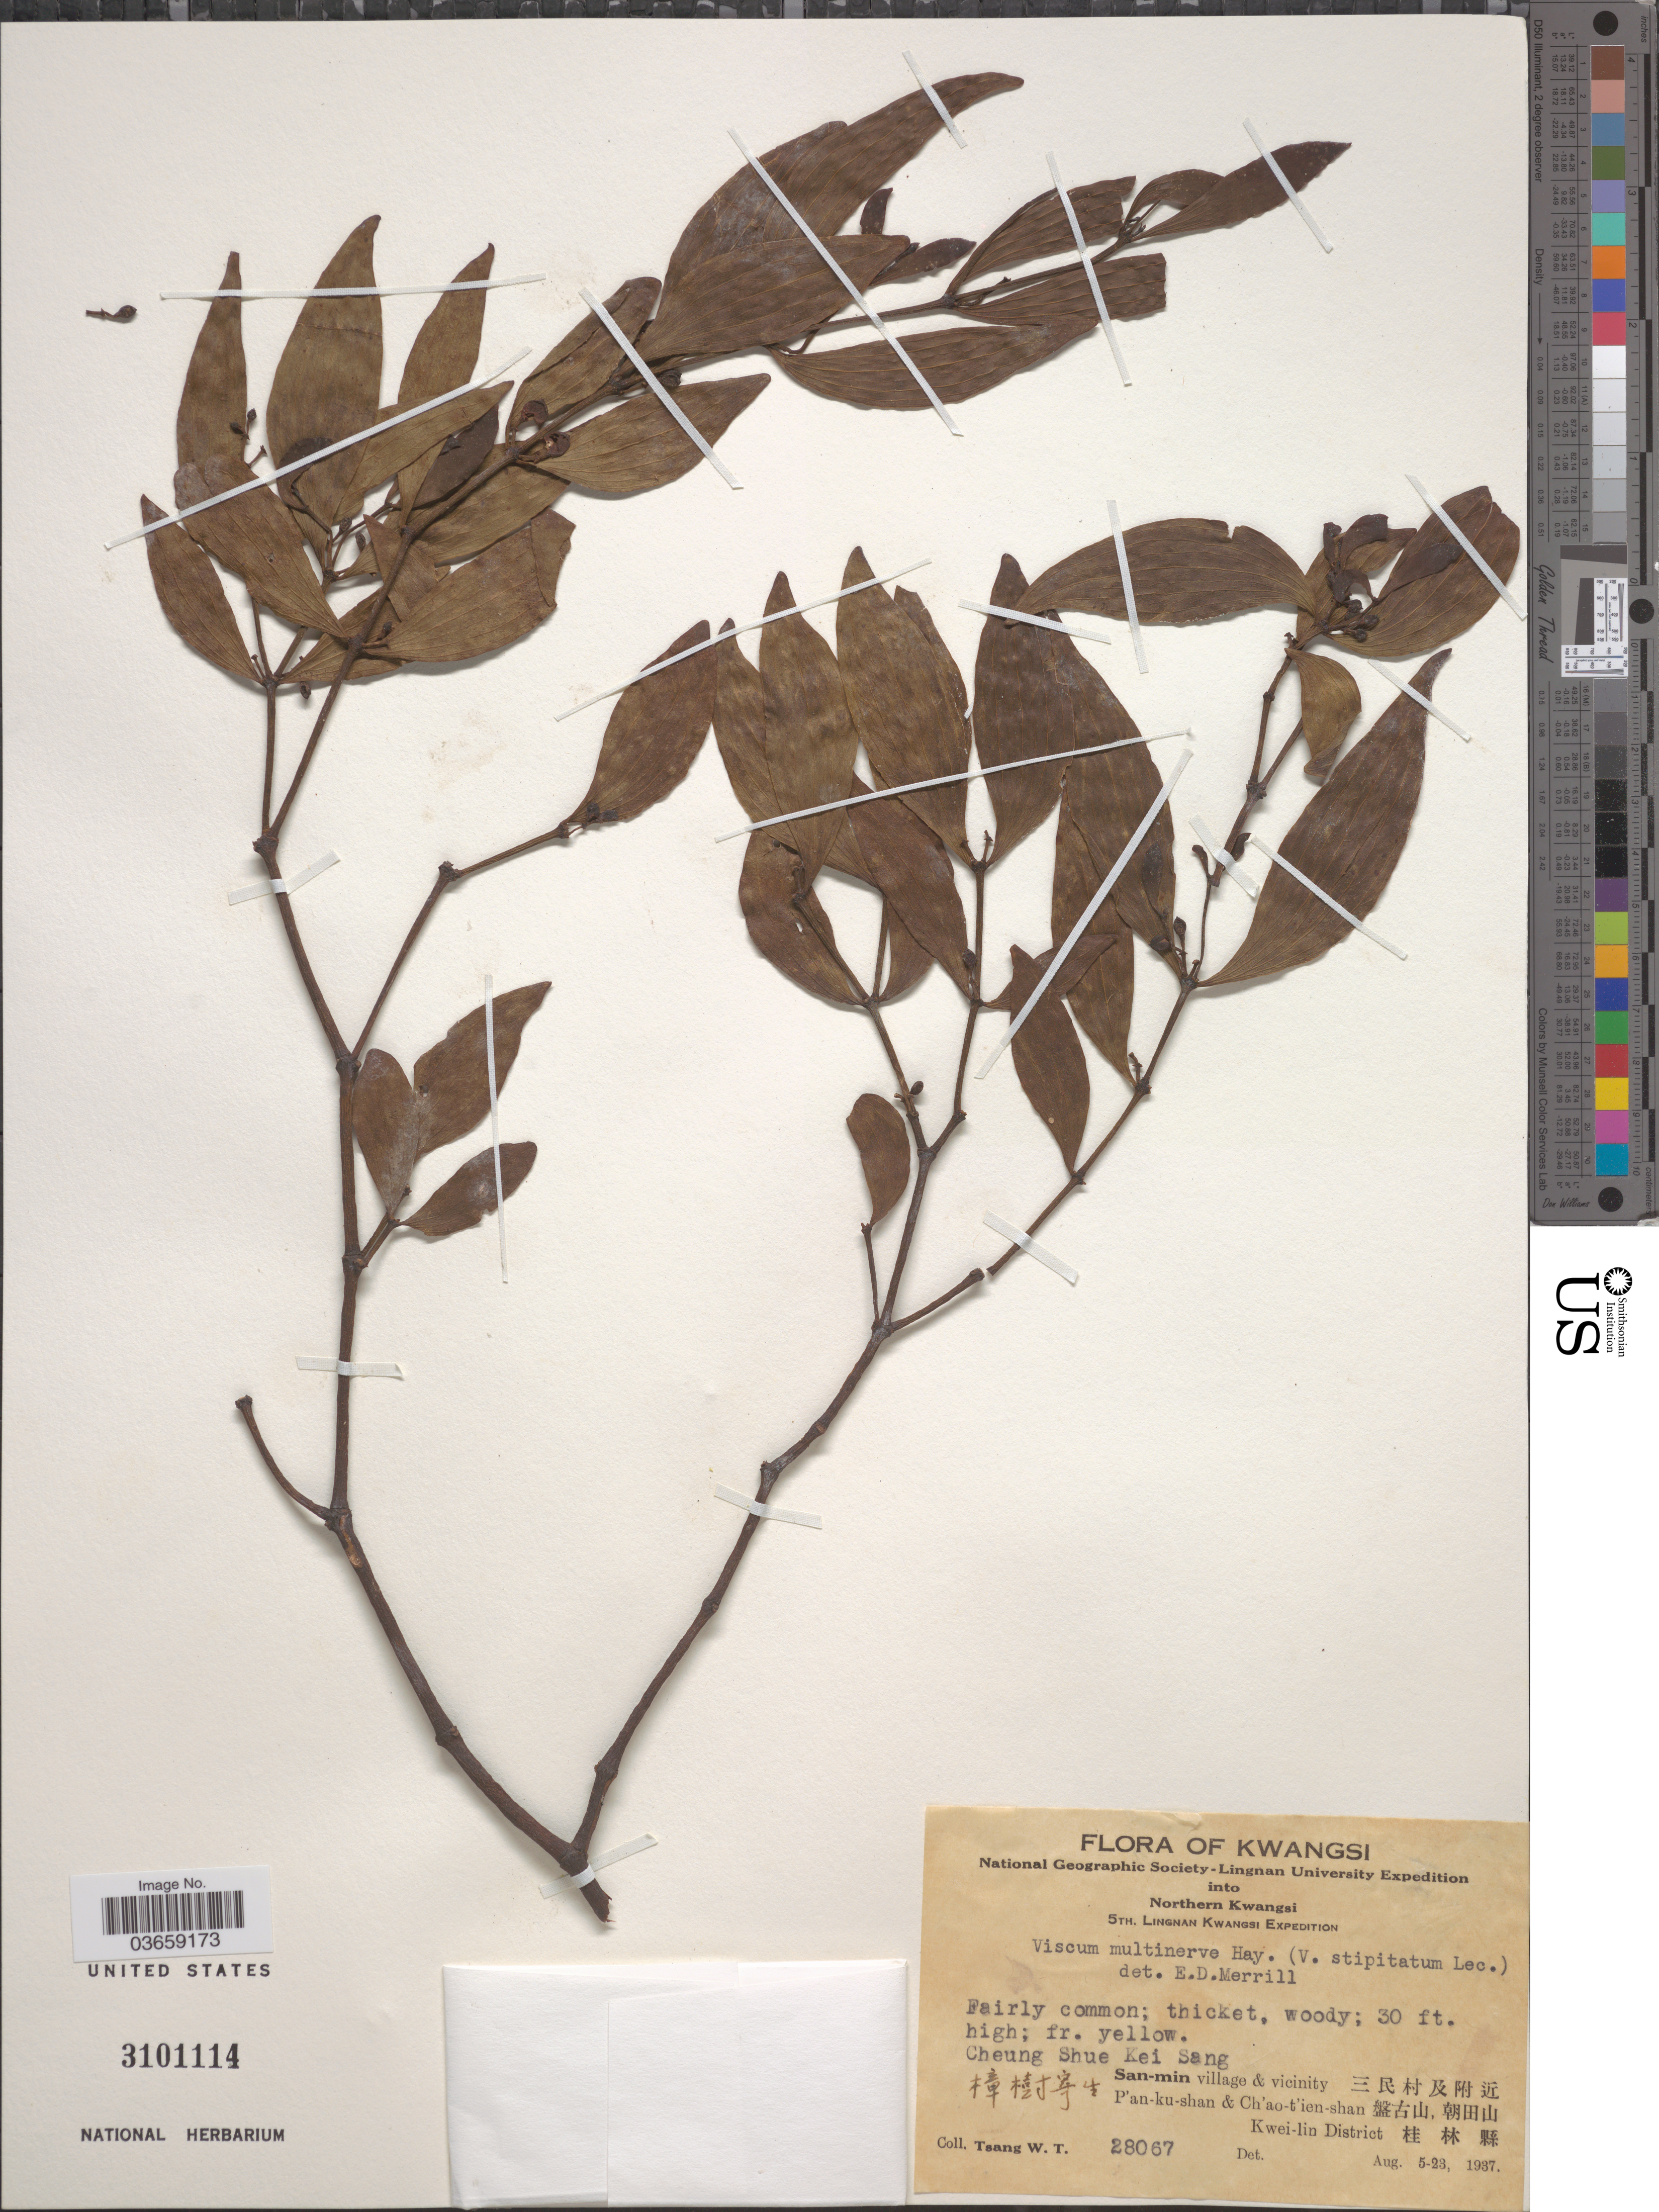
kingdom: Plantae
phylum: Tracheophyta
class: Magnoliopsida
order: Santalales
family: Viscaceae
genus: Viscum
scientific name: Viscum multinerve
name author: (Hayata) Hayata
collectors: W. T. Tsang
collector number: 28067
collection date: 1937-08-05/1937-08-23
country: China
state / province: Guangxi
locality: Kwangsi. Northern Kwangsi. Cheung Shue Kei Sang X. San-min village & vicinity X. P'an-ku-shan & Ch'ao-t'ien-shan X. Kwei-lin District X.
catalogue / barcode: US 3101114